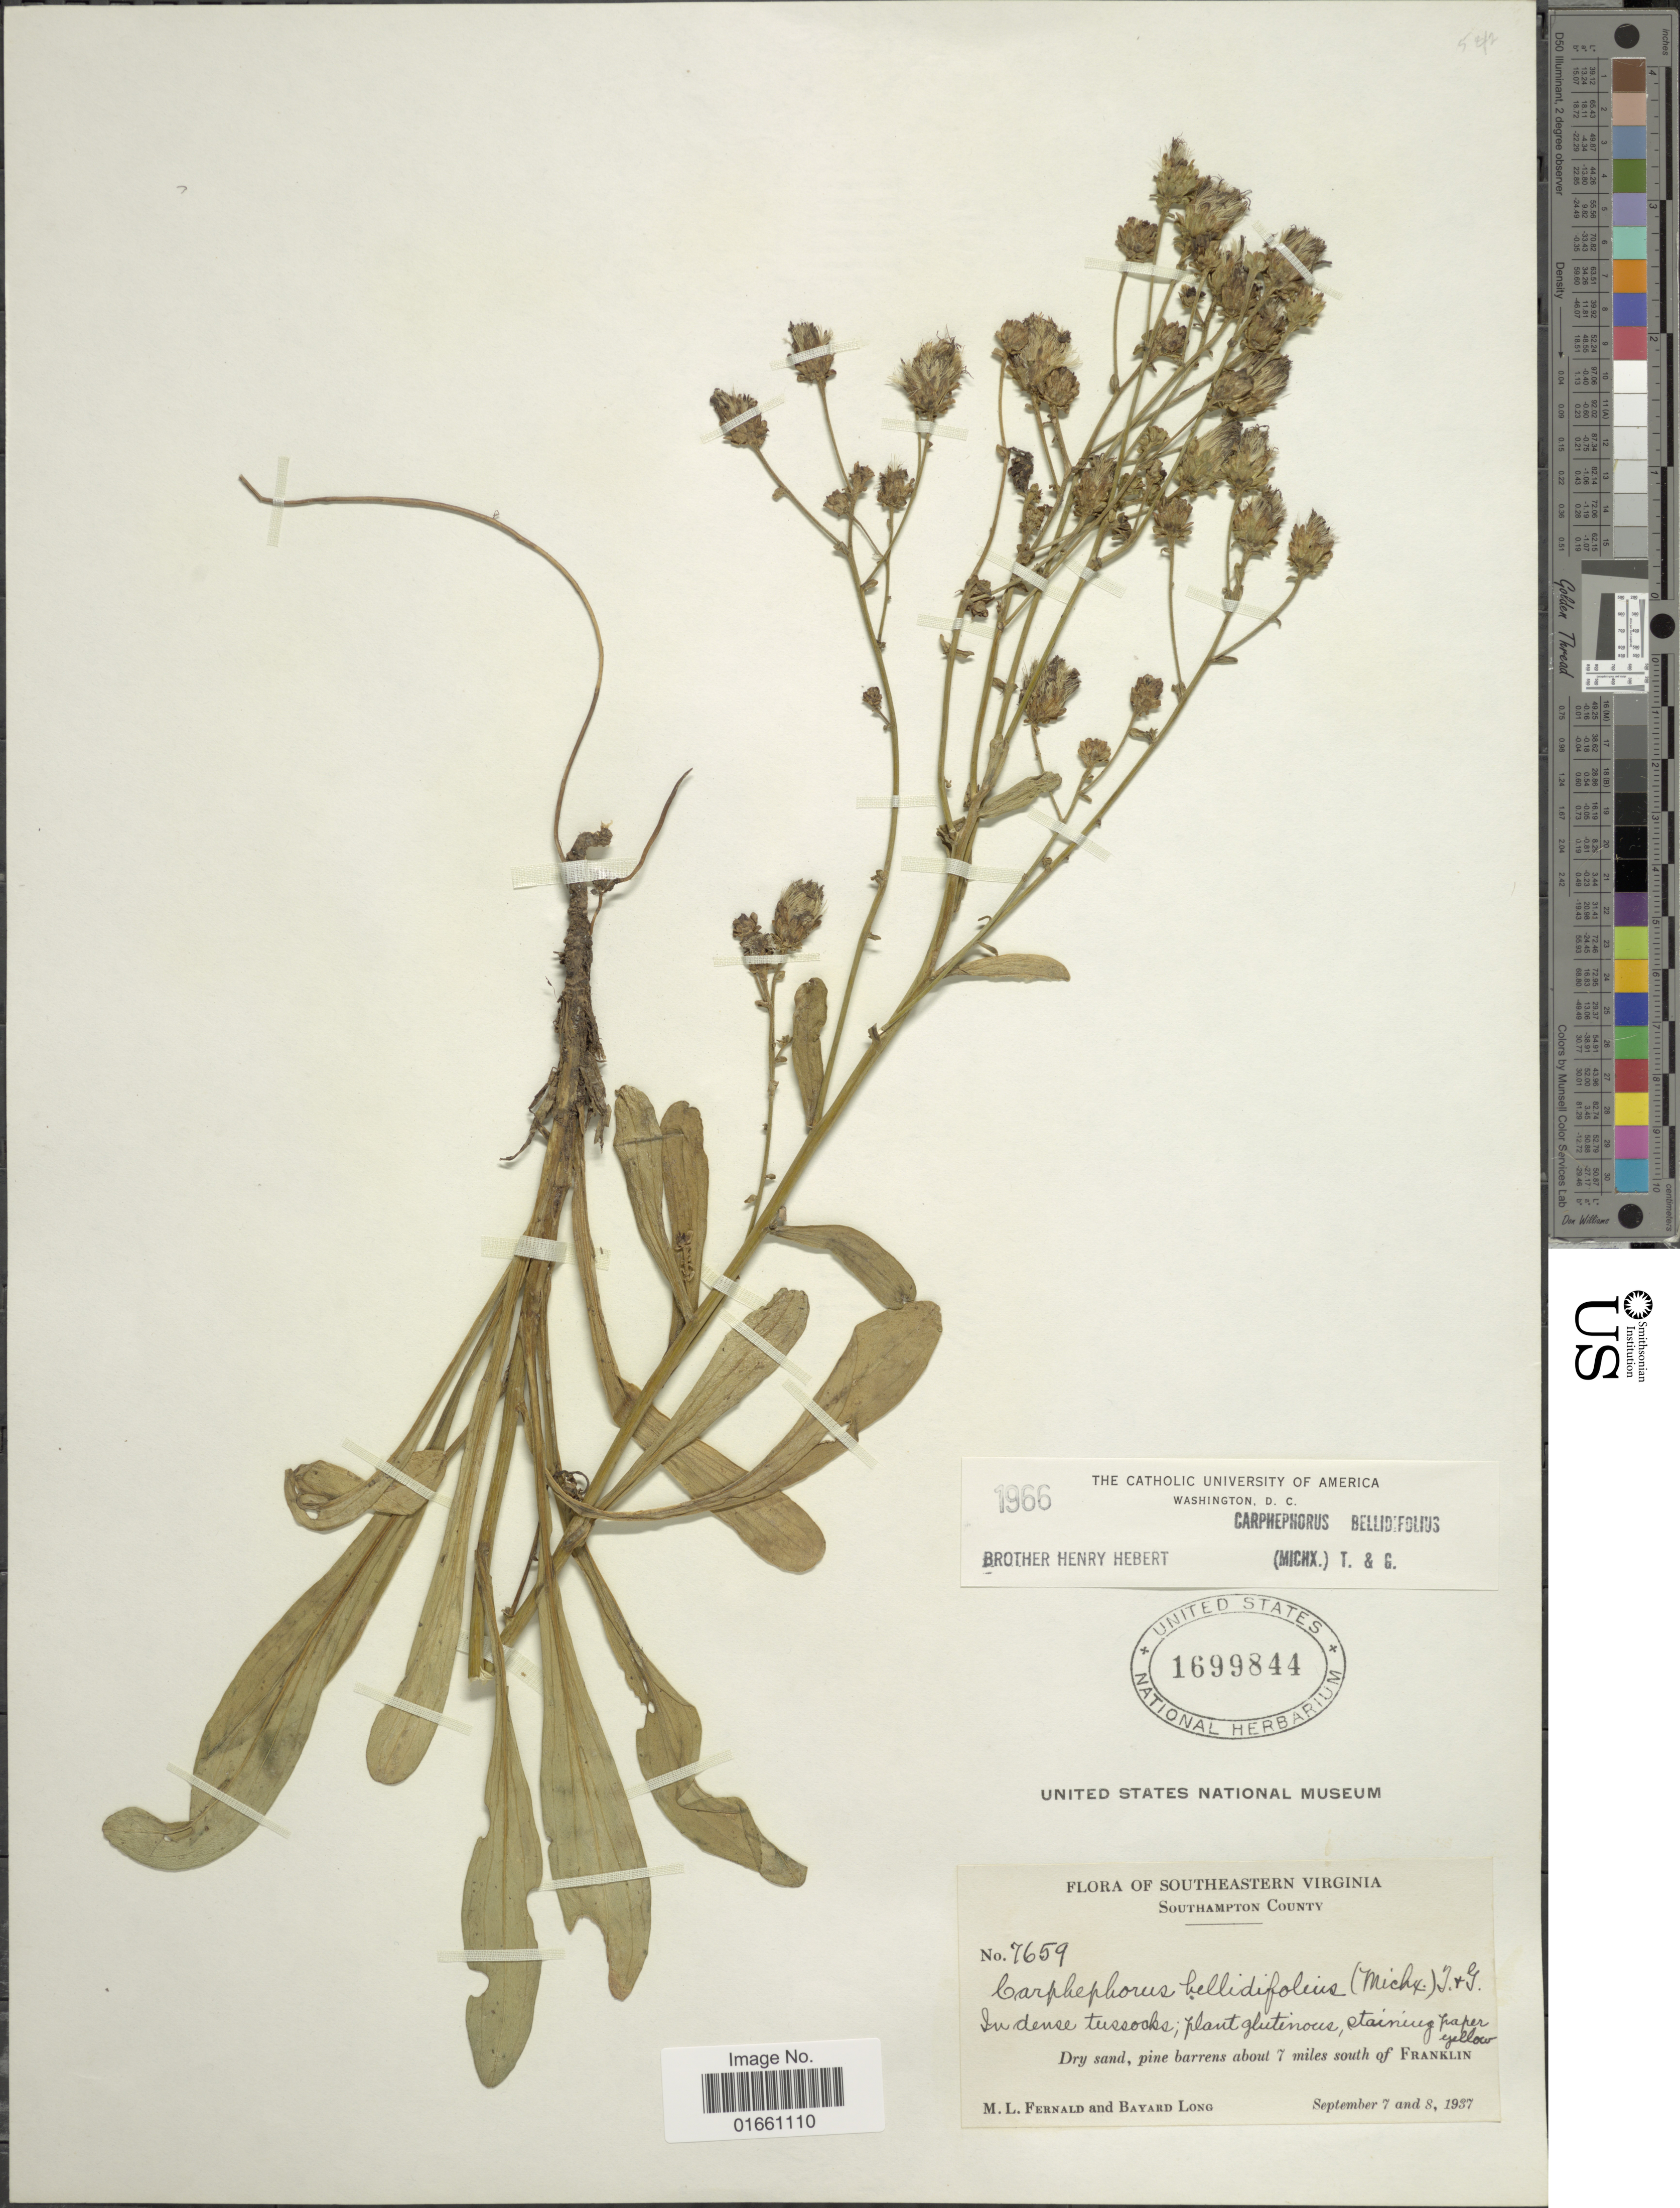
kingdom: Plantae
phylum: Tracheophyta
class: Magnoliopsida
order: Asterales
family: Asteraceae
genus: Carphephorus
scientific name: Carphephorus bellidifolius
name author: (Michx.) Torr. & A. Gray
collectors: M. L. Fernald & B. Long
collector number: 7659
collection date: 1937-09-07/1937-09-08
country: United States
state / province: Virginia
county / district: Southampton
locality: Southeastern Virginia, Southampton County, Dry sand, pine barrens about 7 miles south of Franklin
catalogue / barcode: US 1699844